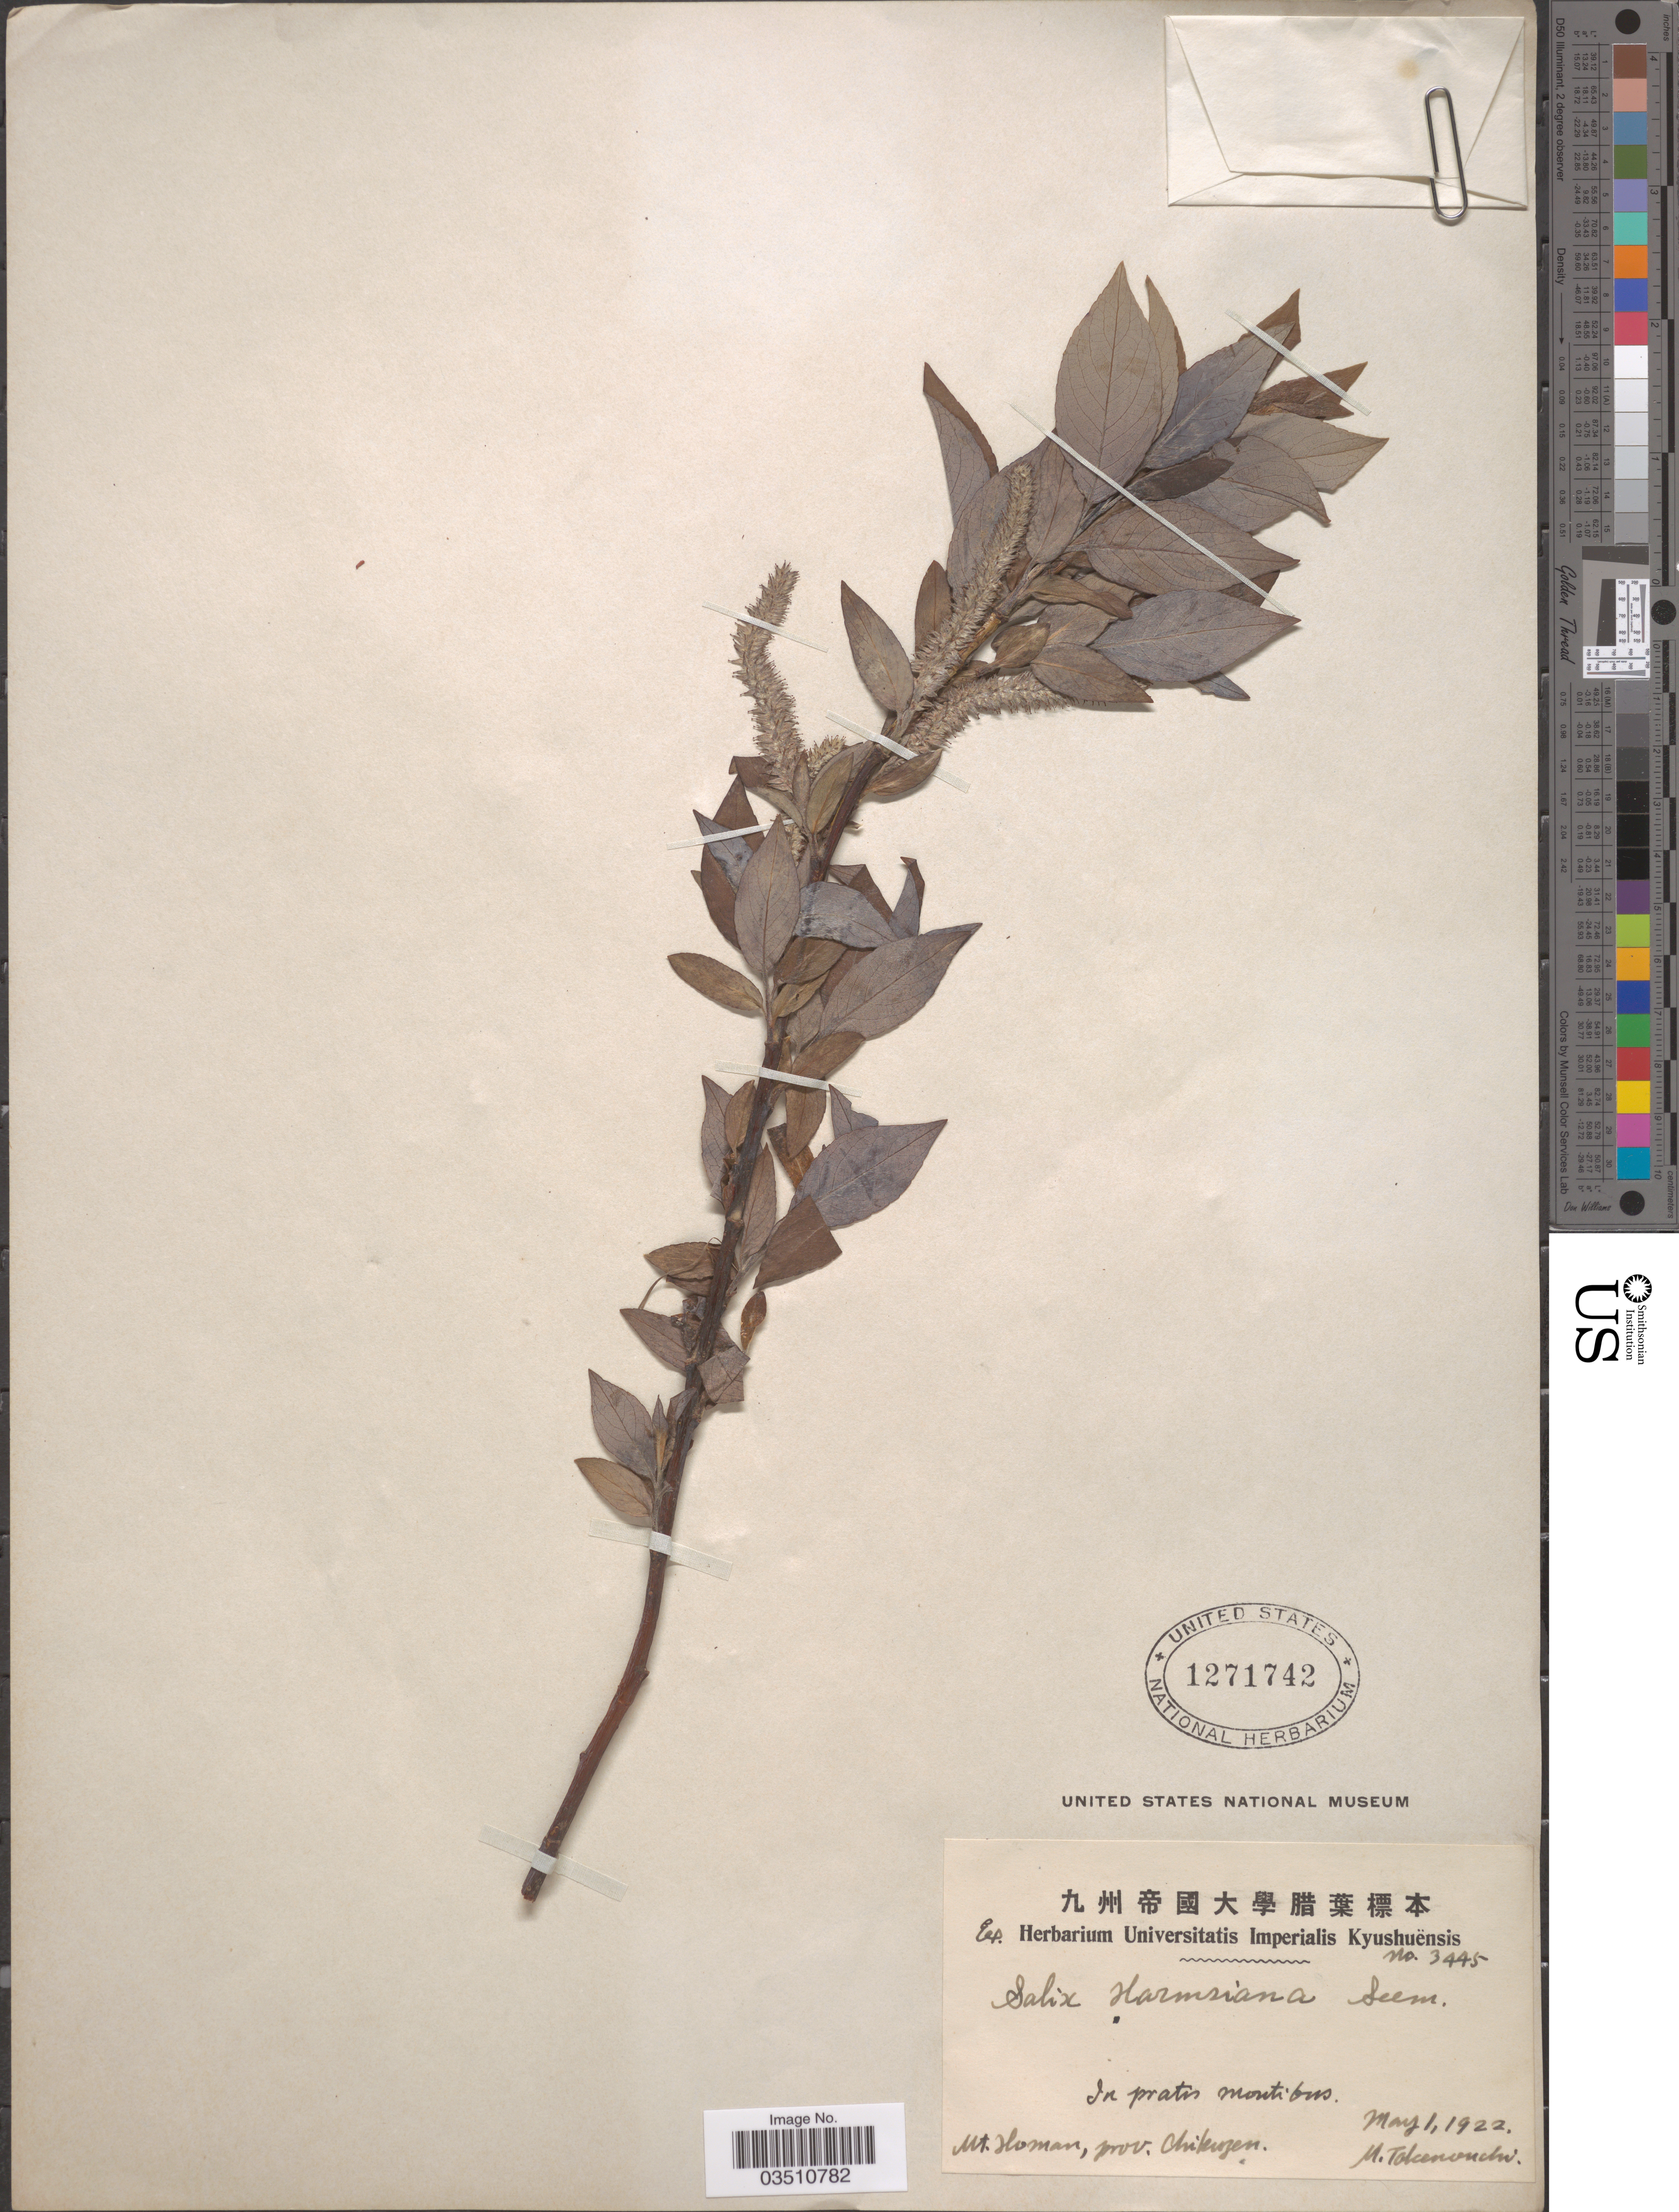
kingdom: Plantae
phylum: Tracheophyta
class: Magnoliopsida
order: Malpighiales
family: Salicaceae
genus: Salix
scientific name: Salix harmsiana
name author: Seemen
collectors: M. Takenouchi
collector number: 3445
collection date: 1922-05-01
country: Japan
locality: Mt. Homan, prov. Chikuzen.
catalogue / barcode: US 1271742